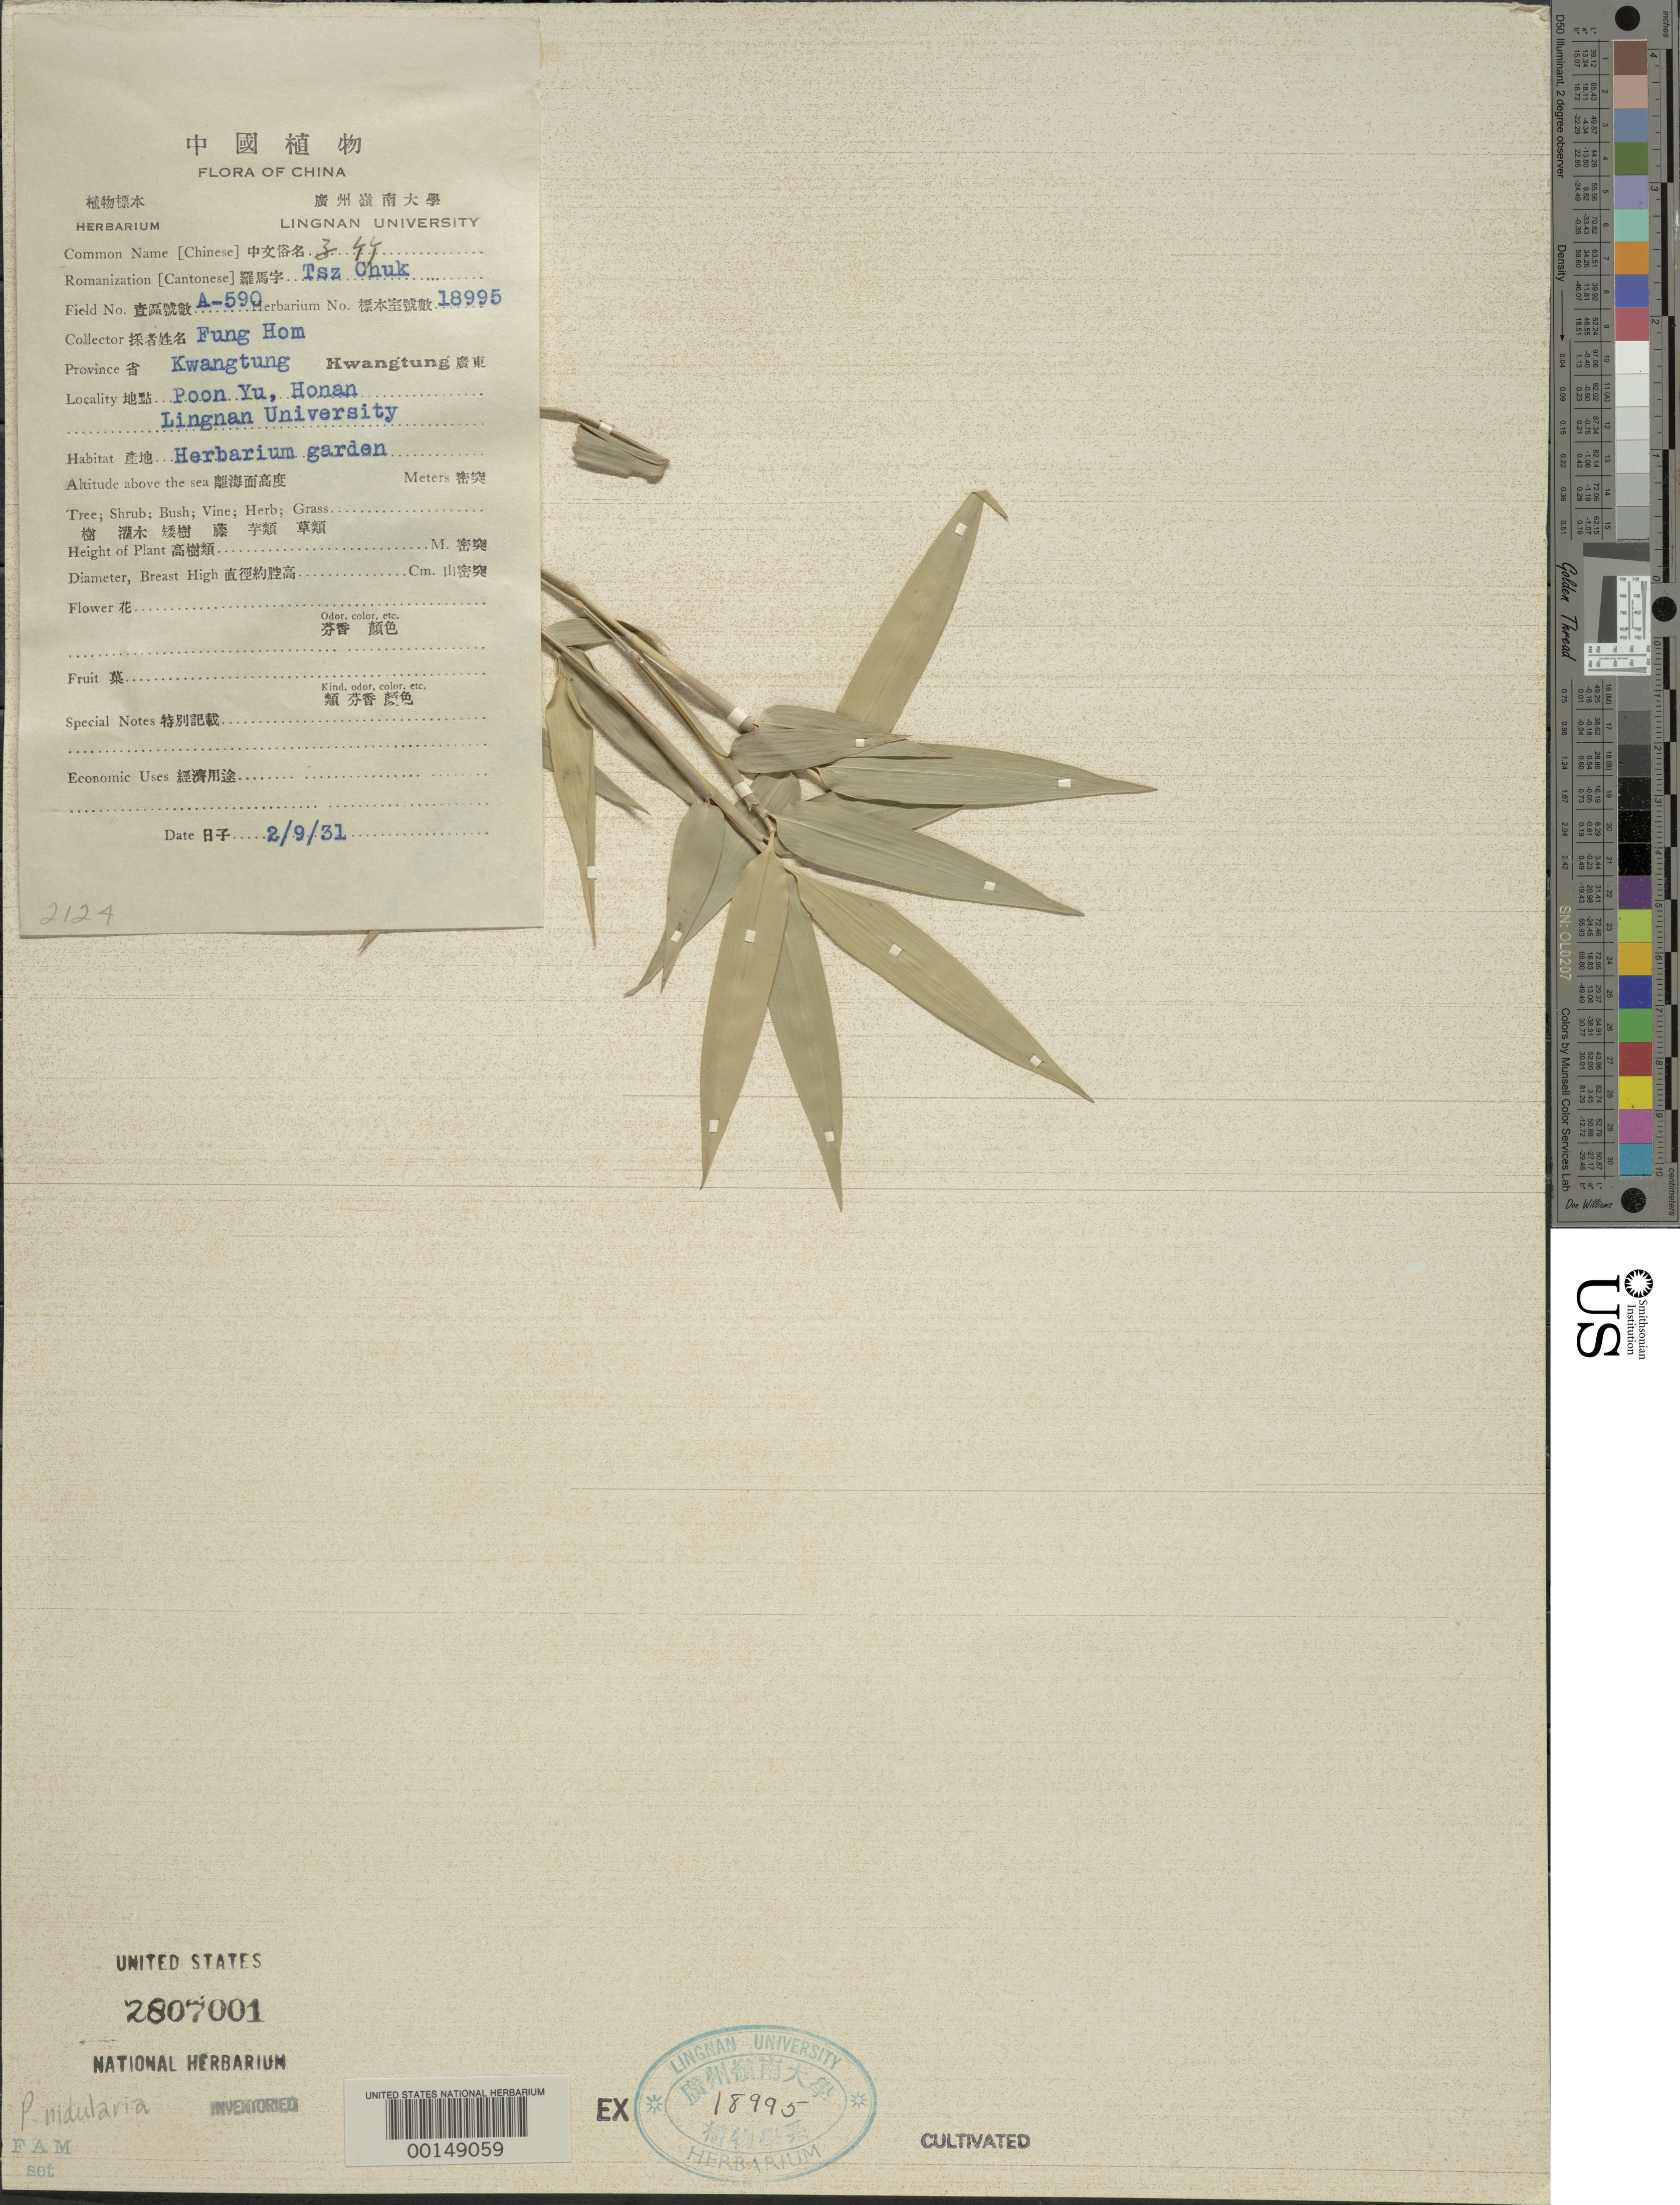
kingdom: Plantae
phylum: Tracheophyta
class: Liliopsida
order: Poales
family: Poaceae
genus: Phyllostachys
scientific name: Phyllostachys nidularia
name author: Munro ex Fenzi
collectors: H. L. Fung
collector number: A-590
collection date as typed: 09 Feb 1931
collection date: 1931-02-09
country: China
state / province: Guangdong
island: Honam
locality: Honan poon yu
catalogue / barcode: US 2807001